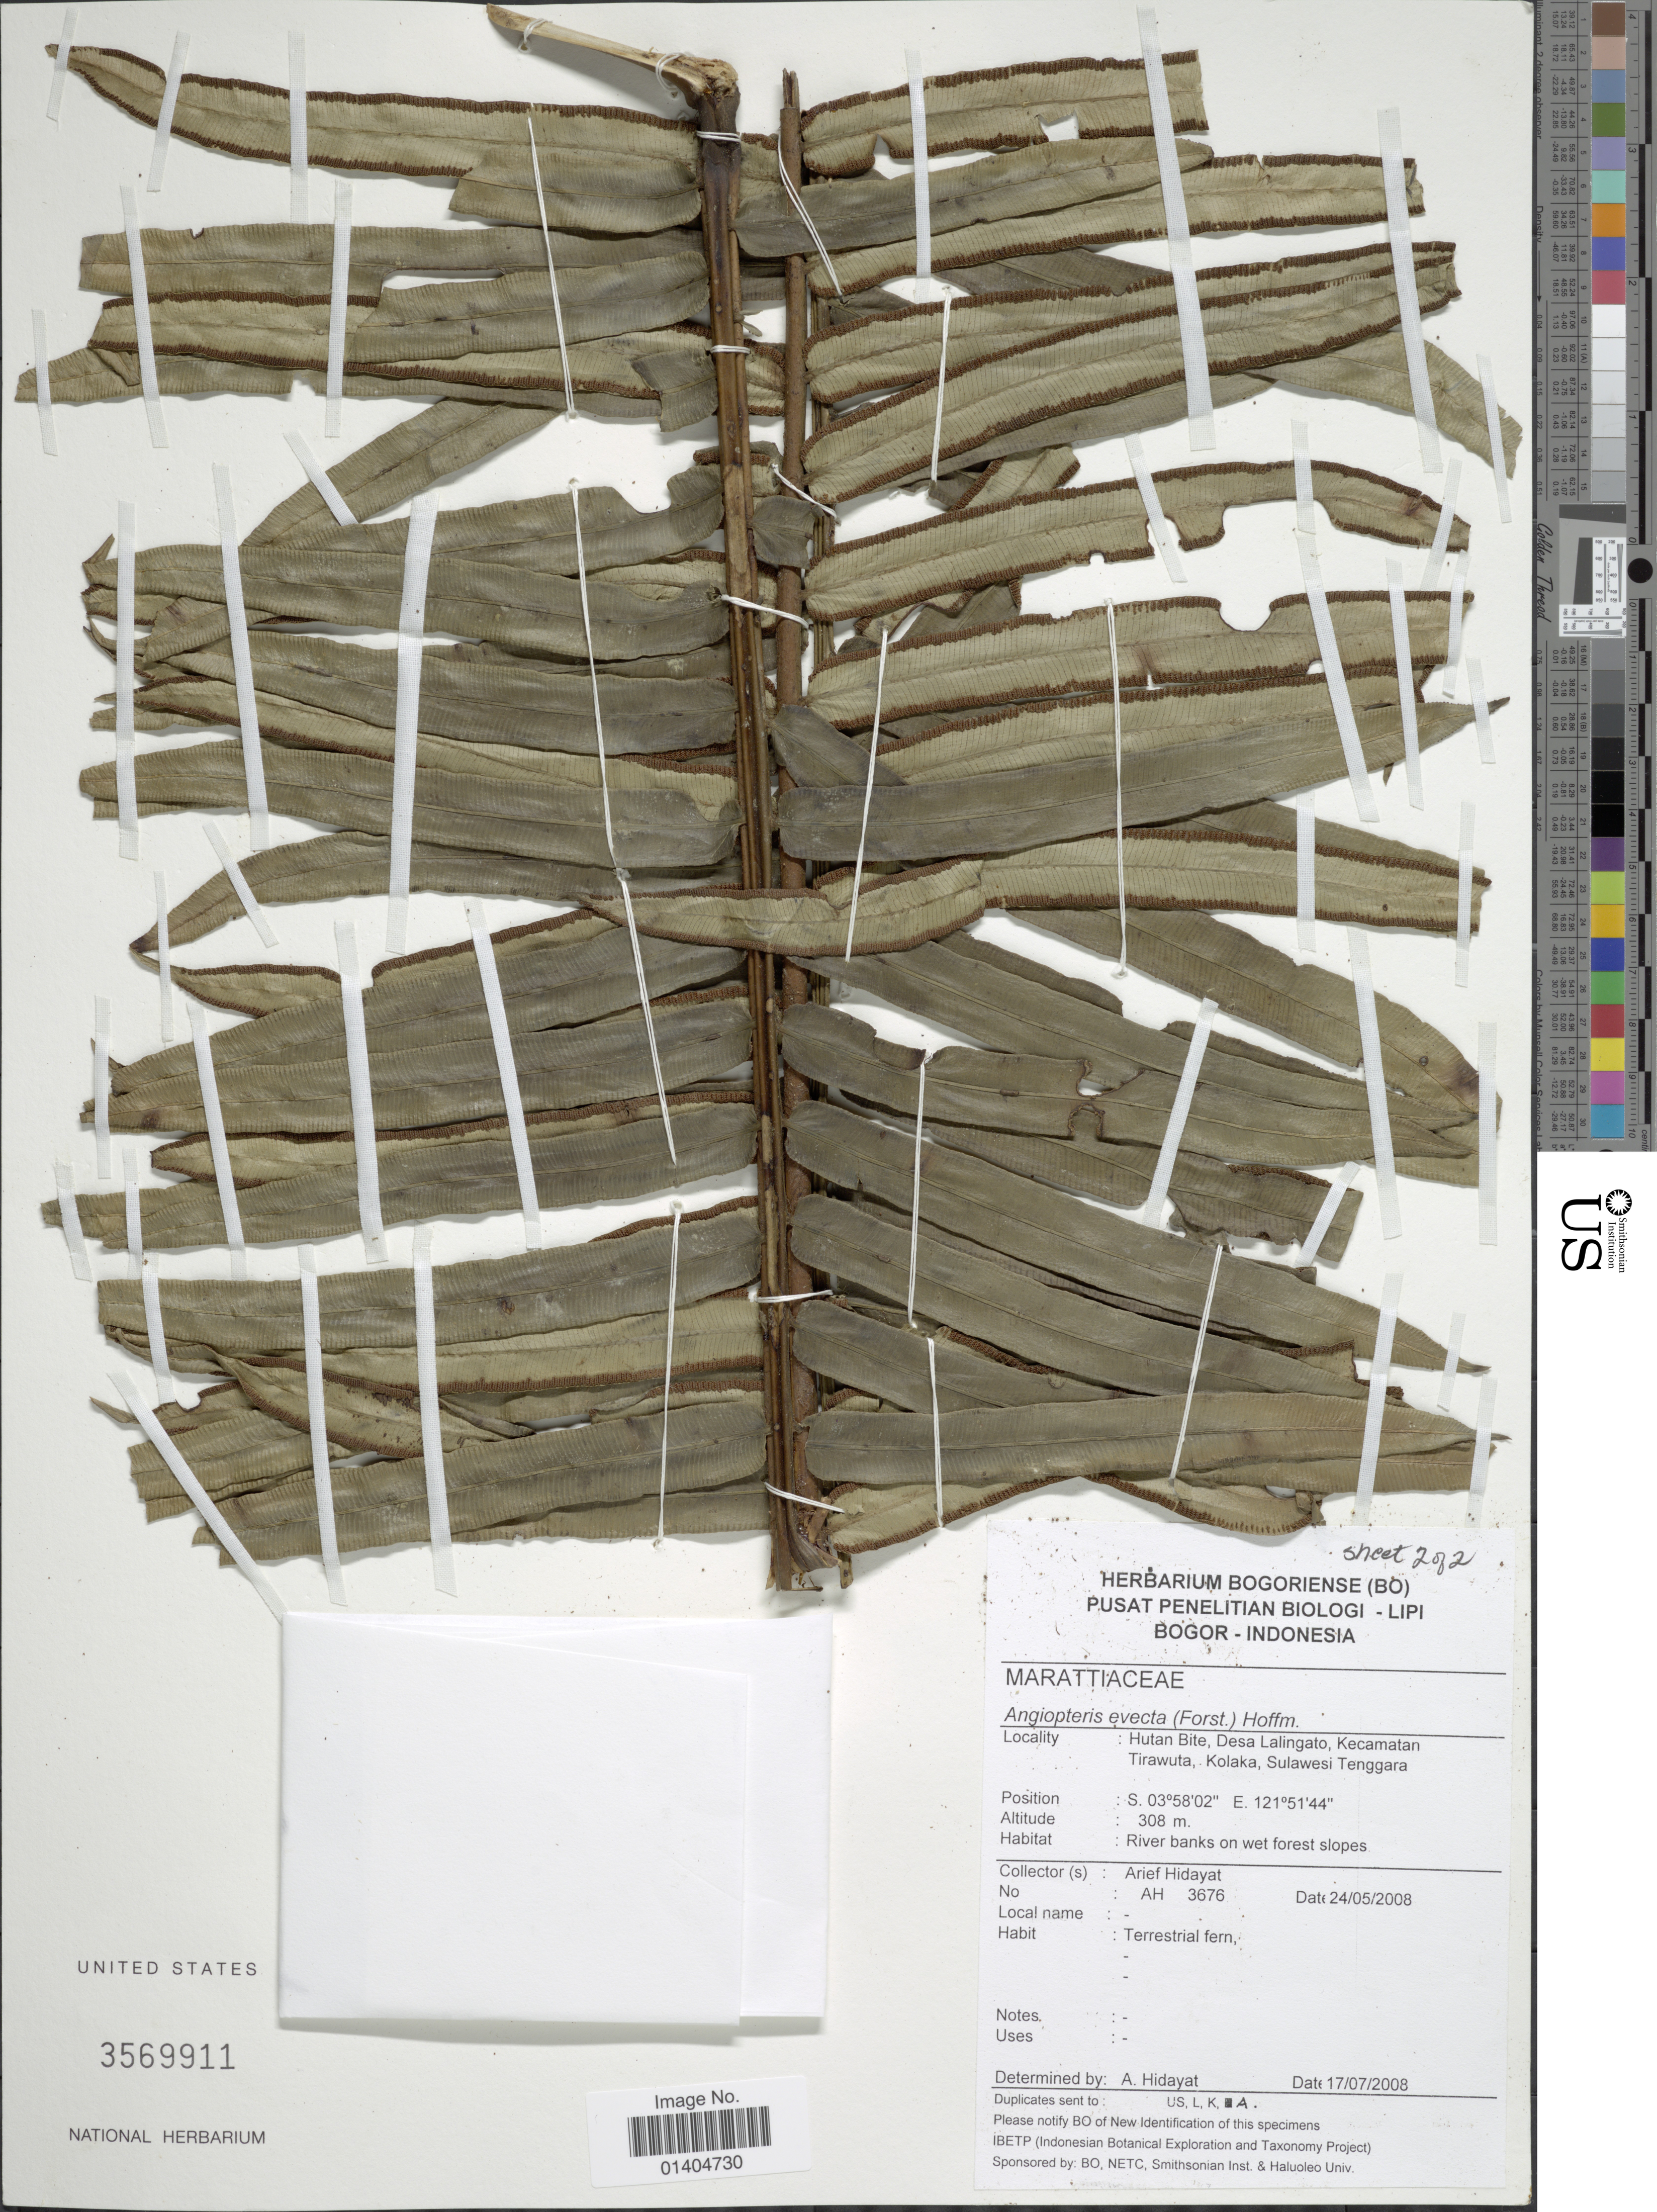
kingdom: Plantae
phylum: Tracheophyta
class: Polypodiopsida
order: Marattiales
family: Marattiaceae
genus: Angiopteris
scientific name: Angiopteris evecta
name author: (G. Forst.) Hoffm.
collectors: A. Hidayat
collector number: AH 3676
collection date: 2008-05-24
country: Indonesia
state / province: Sulawesi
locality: Hutan Bite, Desa Lalingato, Kecamatan Tirawuta, Kolaka, Sulawesi Tenggara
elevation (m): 308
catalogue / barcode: US 3569911